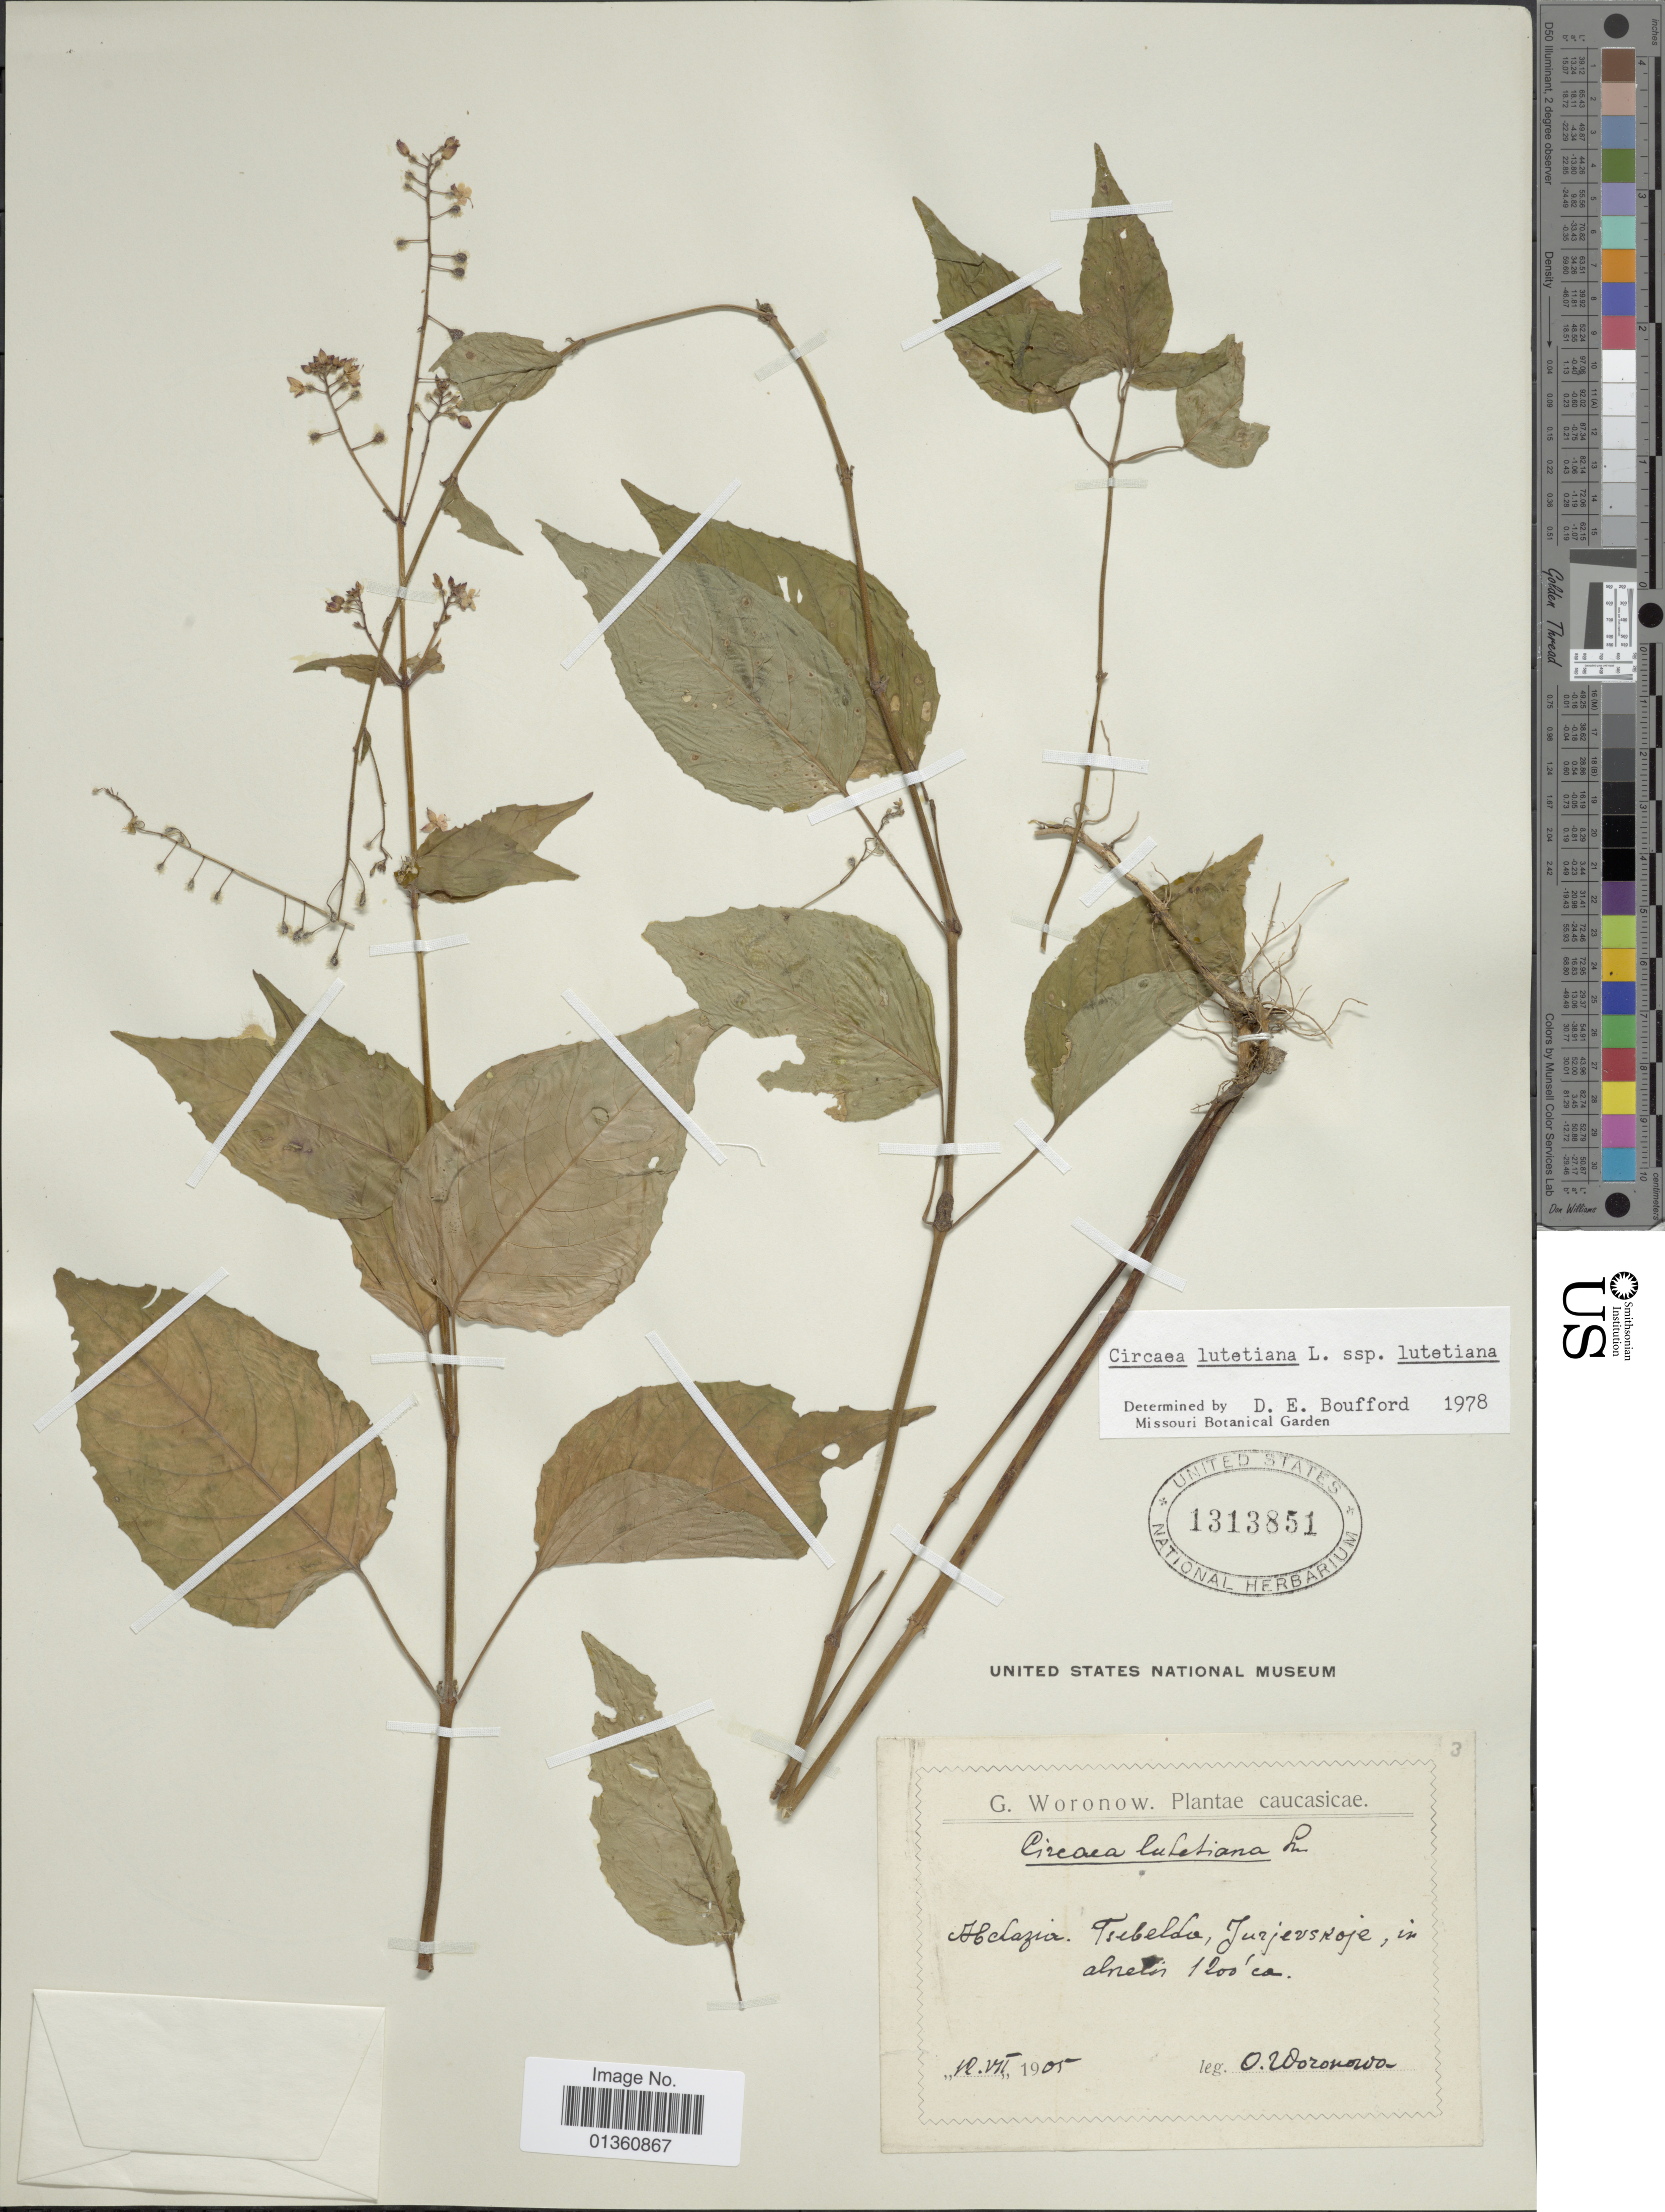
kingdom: Plantae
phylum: Tracheophyta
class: Magnoliopsida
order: Myrtales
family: Onagraceae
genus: Circaea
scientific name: Circaea lutetiana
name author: L.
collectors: G. Woronow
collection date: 1905-07-12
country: Georgia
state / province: Abkhazia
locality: Caucasicae, Achazia, Tsebelda, Jurjevskoje, in alnetis [interpreted]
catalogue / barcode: US 1313851